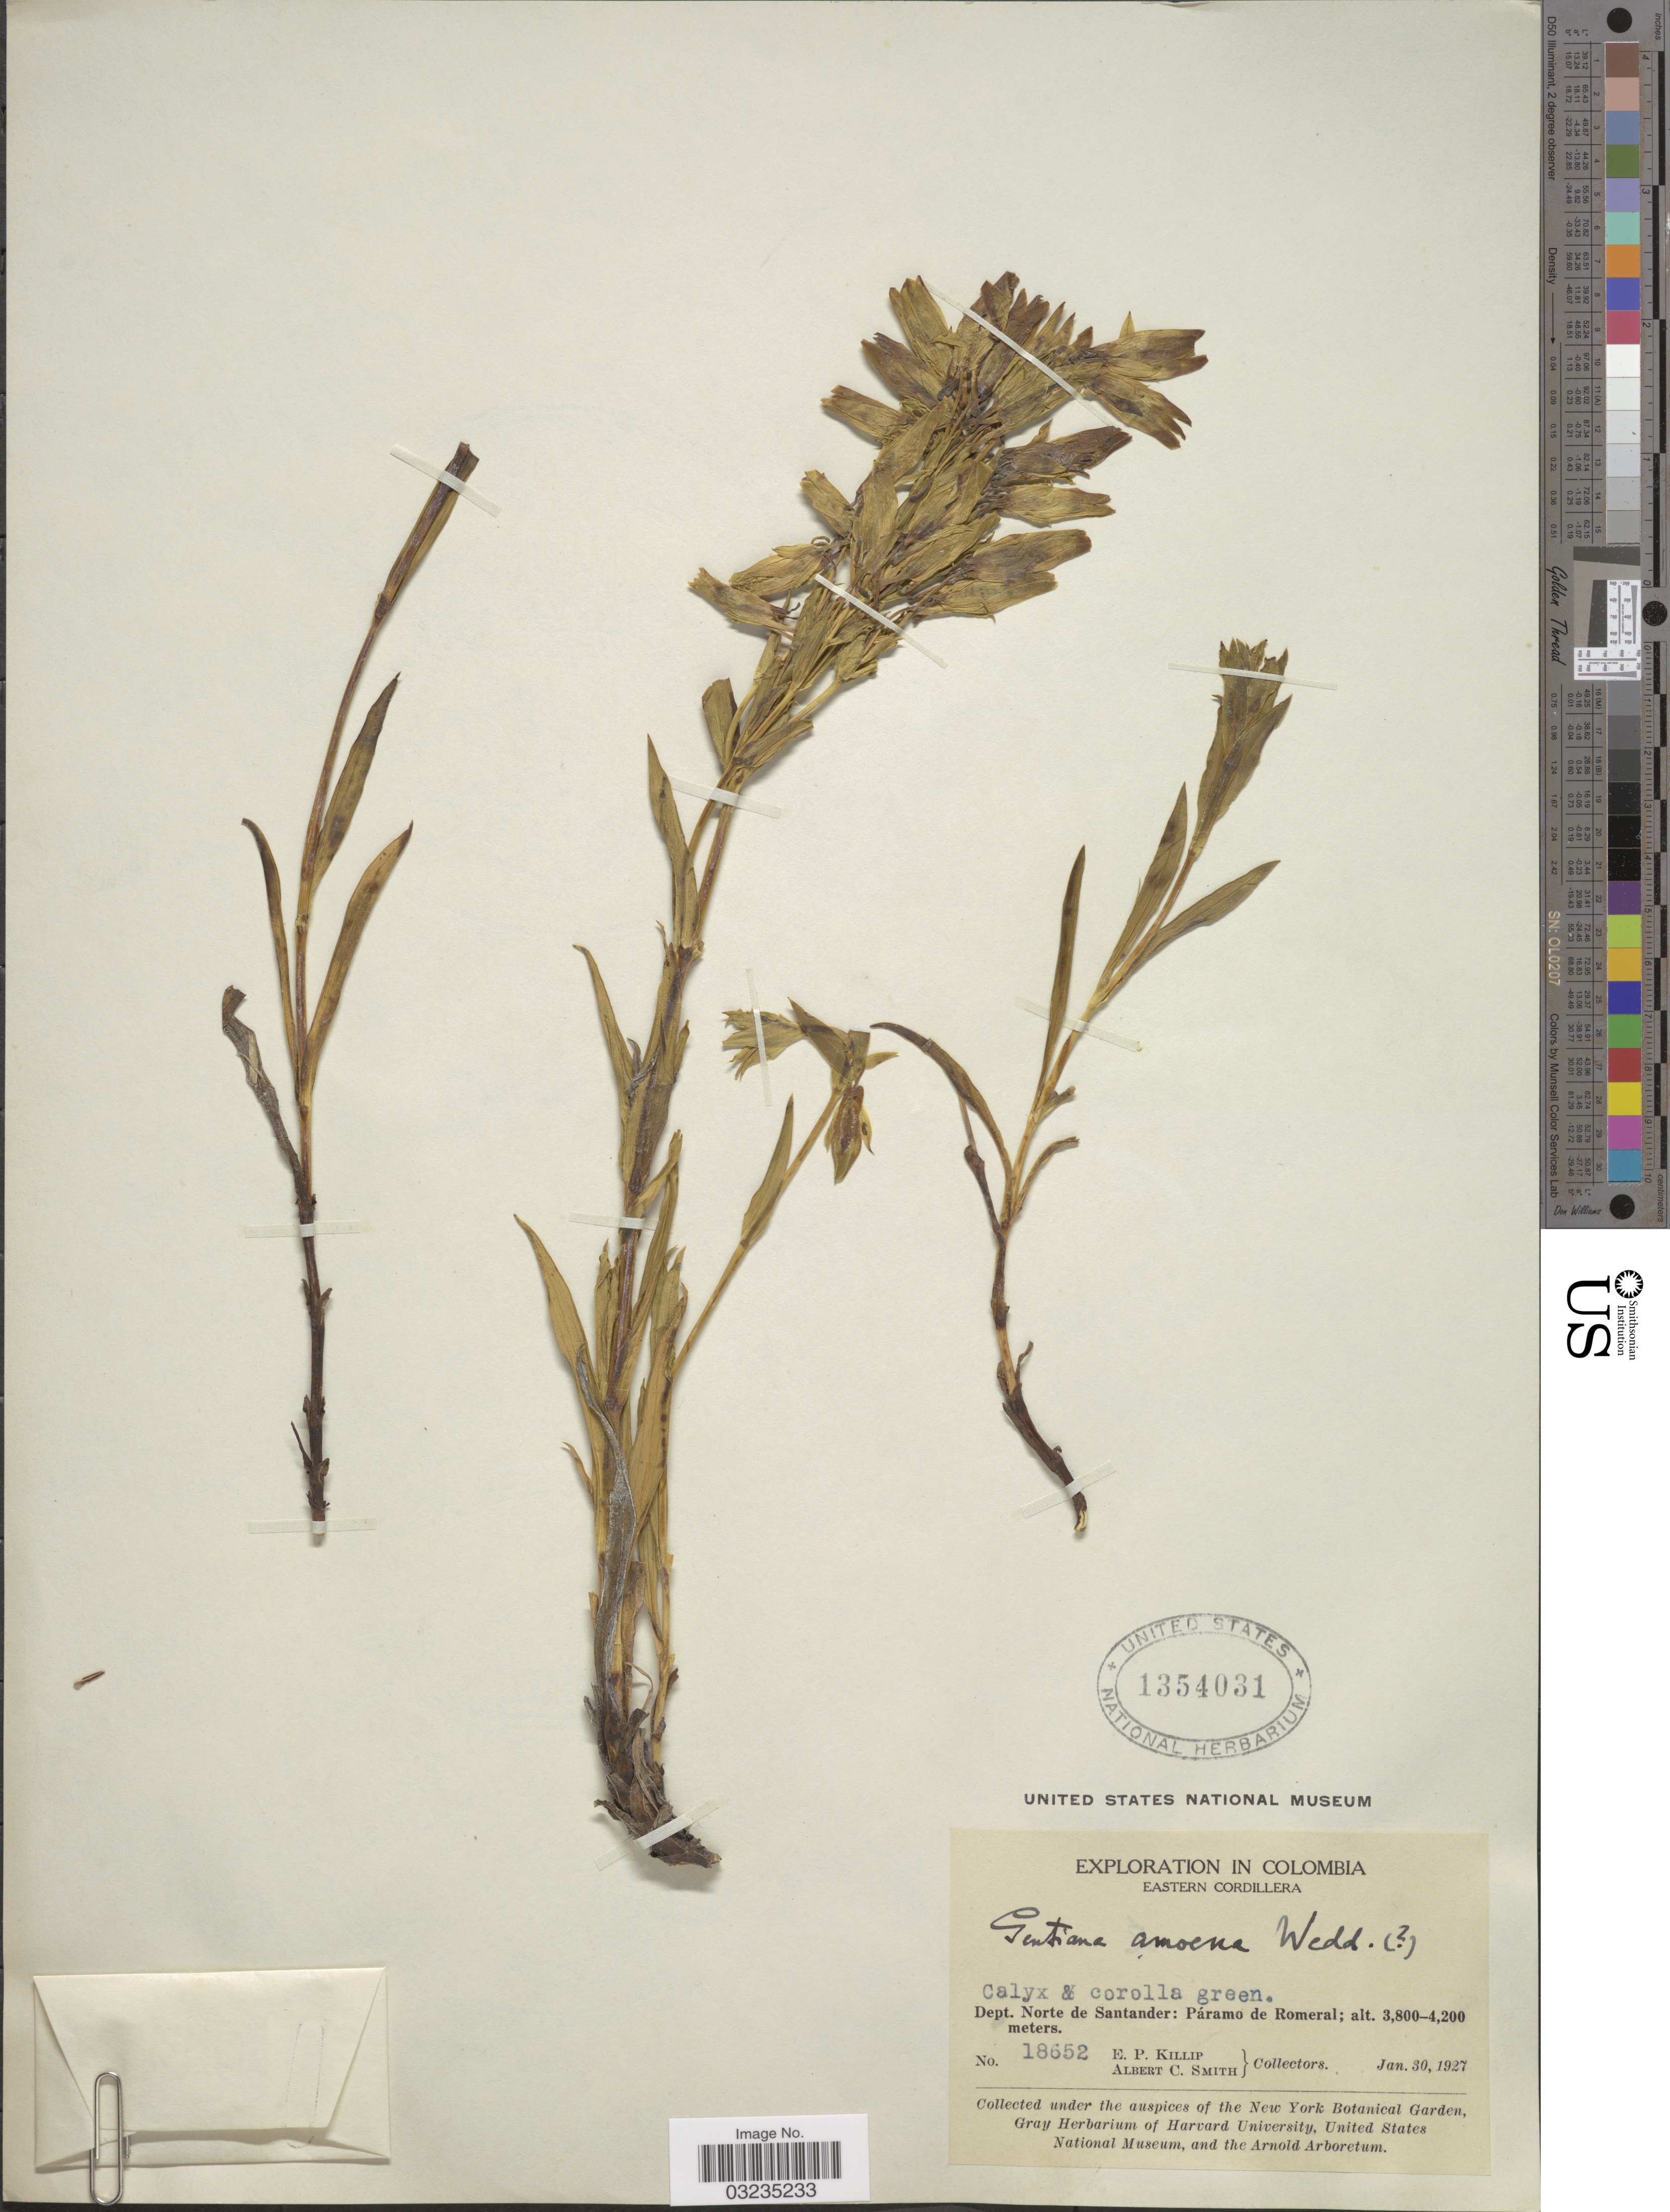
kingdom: Plantae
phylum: Tracheophyta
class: Magnoliopsida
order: Gentianales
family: Gentianaceae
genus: Gentiana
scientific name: Gentiana amoena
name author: Wedd.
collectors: E. P. Killip & A. C. Smith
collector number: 18652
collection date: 1927-01-30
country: Colombia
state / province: Norte de Santander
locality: Eastern Cordillera. Dept. Norte de Santander: Páramo de Romeral.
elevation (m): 3800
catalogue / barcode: US 1354031